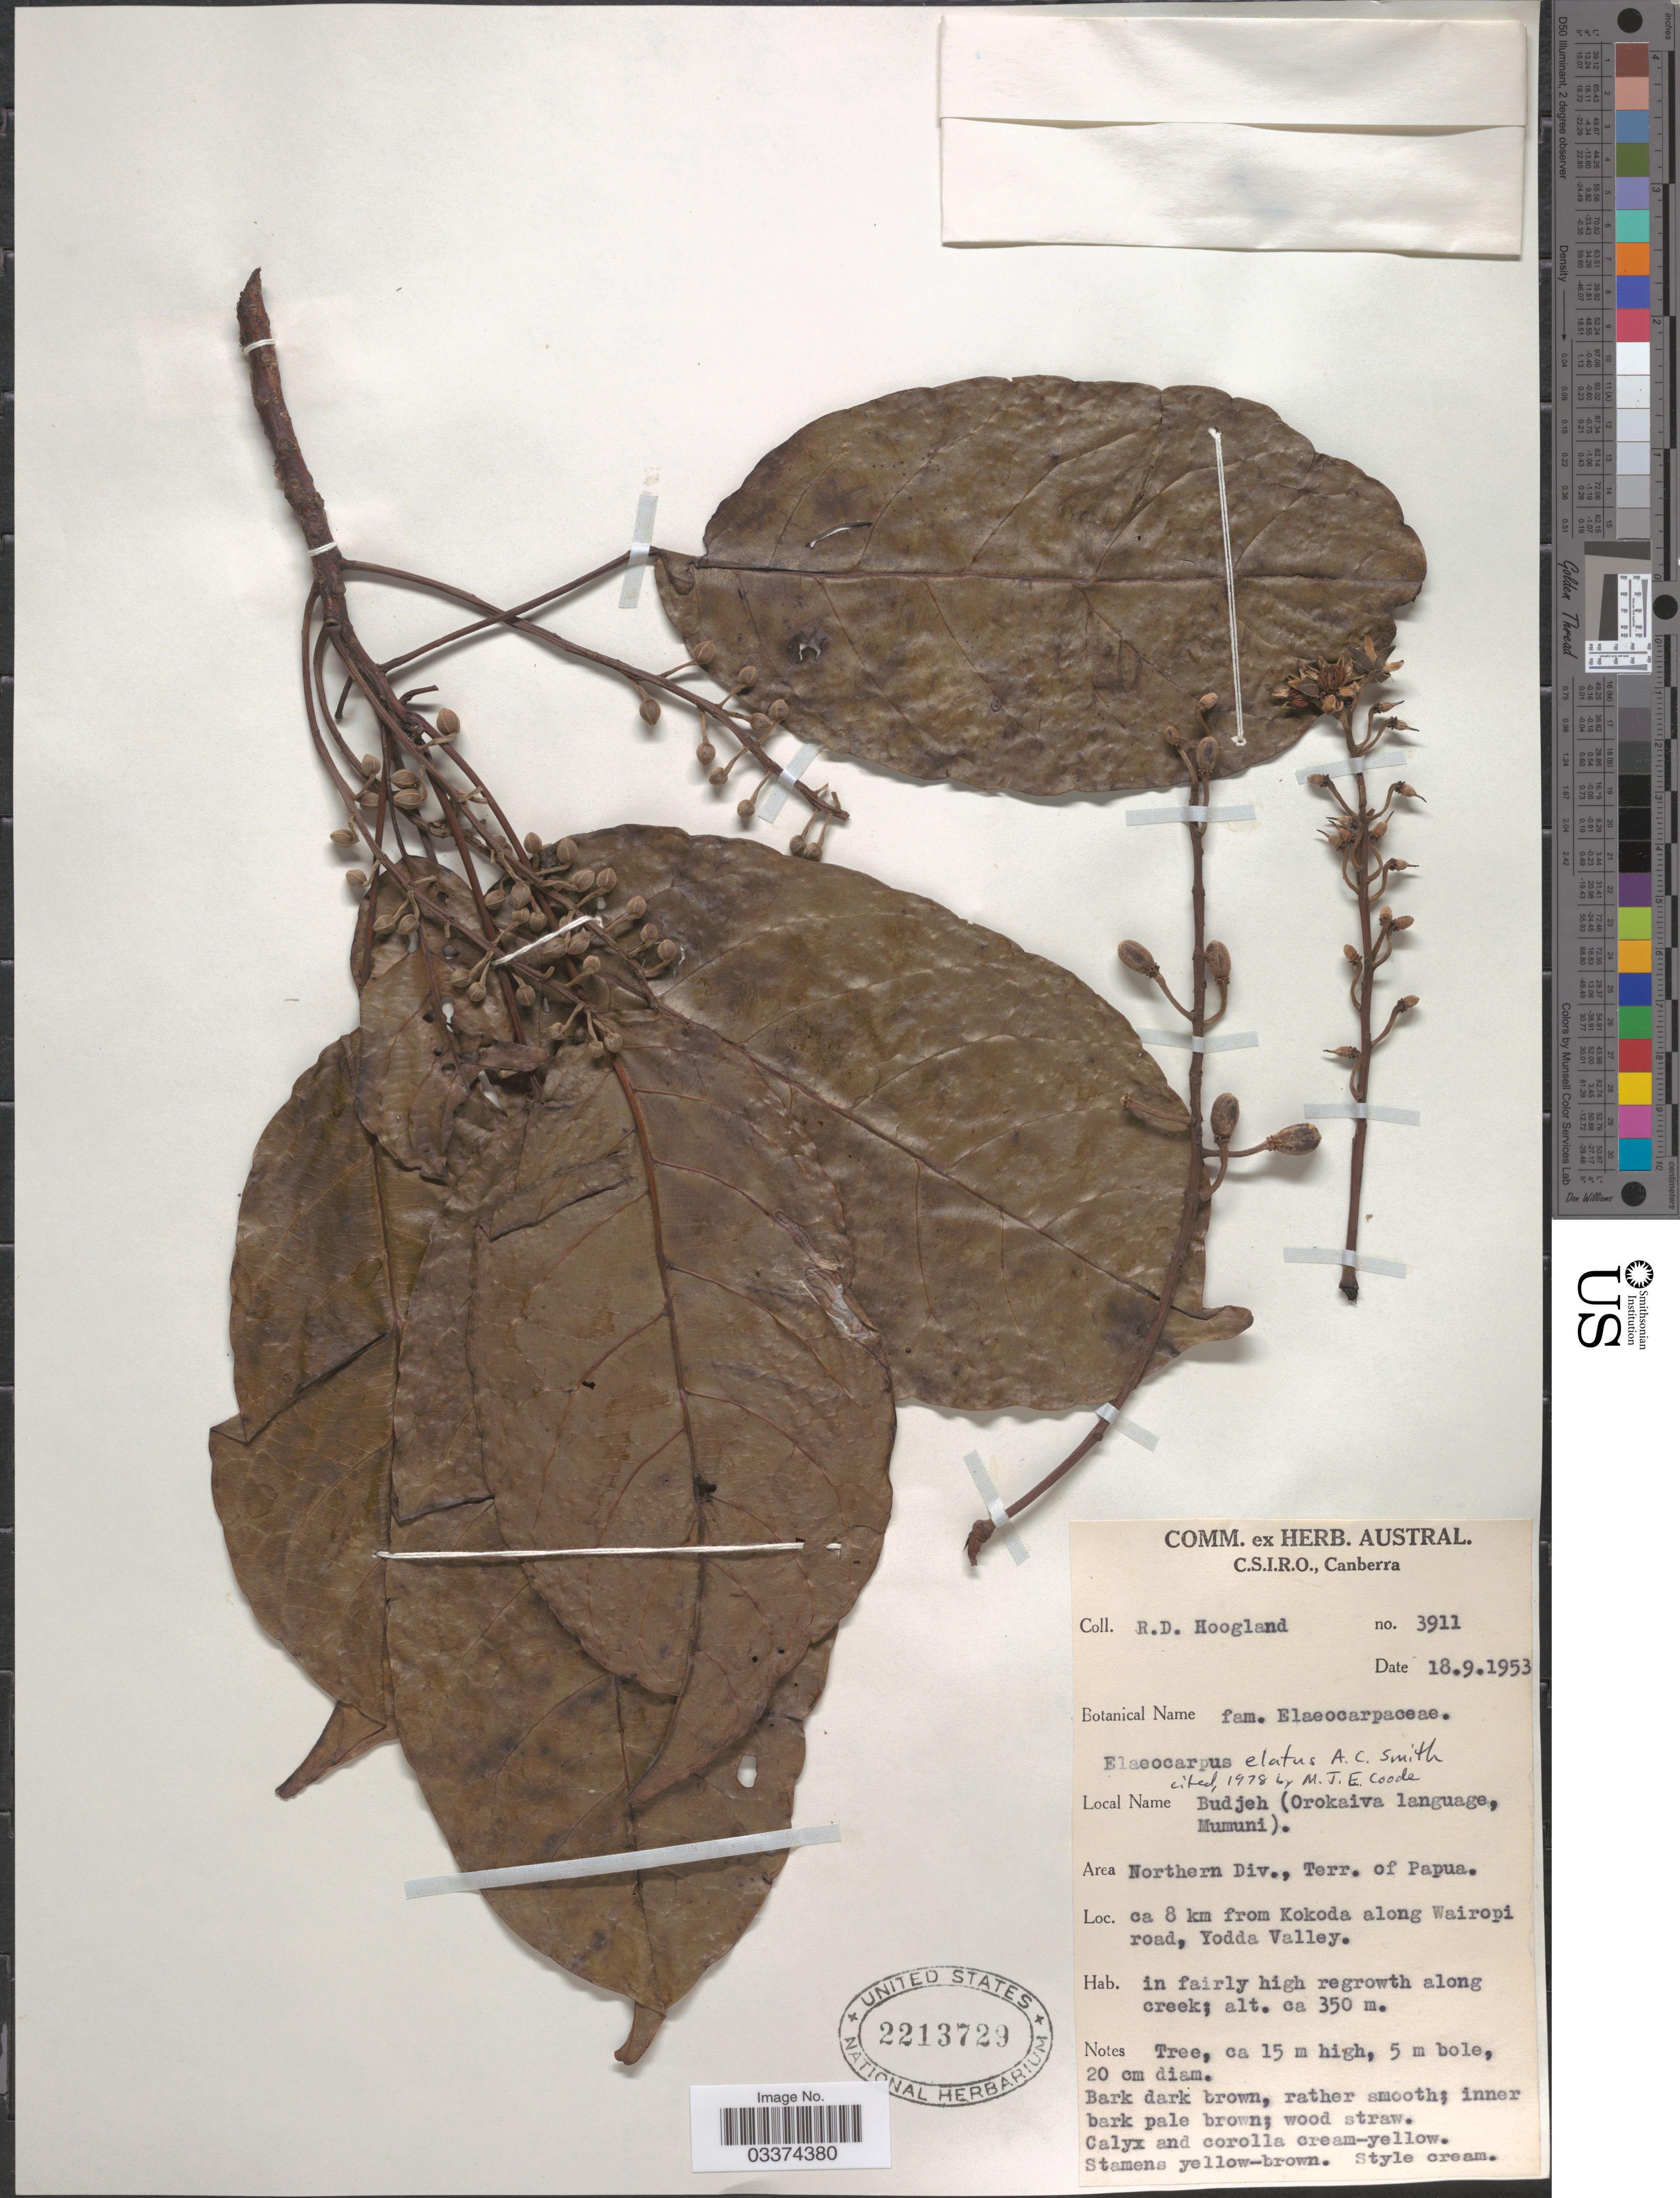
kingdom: Plantae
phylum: Tracheophyta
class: Magnoliopsida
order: Oxalidales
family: Elaeocarpaceae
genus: Elaeocarpus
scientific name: Elaeocarpus elatus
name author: A.C. Sm.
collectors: R. D. Hoogland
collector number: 3911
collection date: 1953-09-18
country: Papua New Guinea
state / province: Northern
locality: Area Northern Div., Terr. of Papua, ca 8 km from Kokoda along Wairopi road, Yodda Valley.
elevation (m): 350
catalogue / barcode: US 2213729